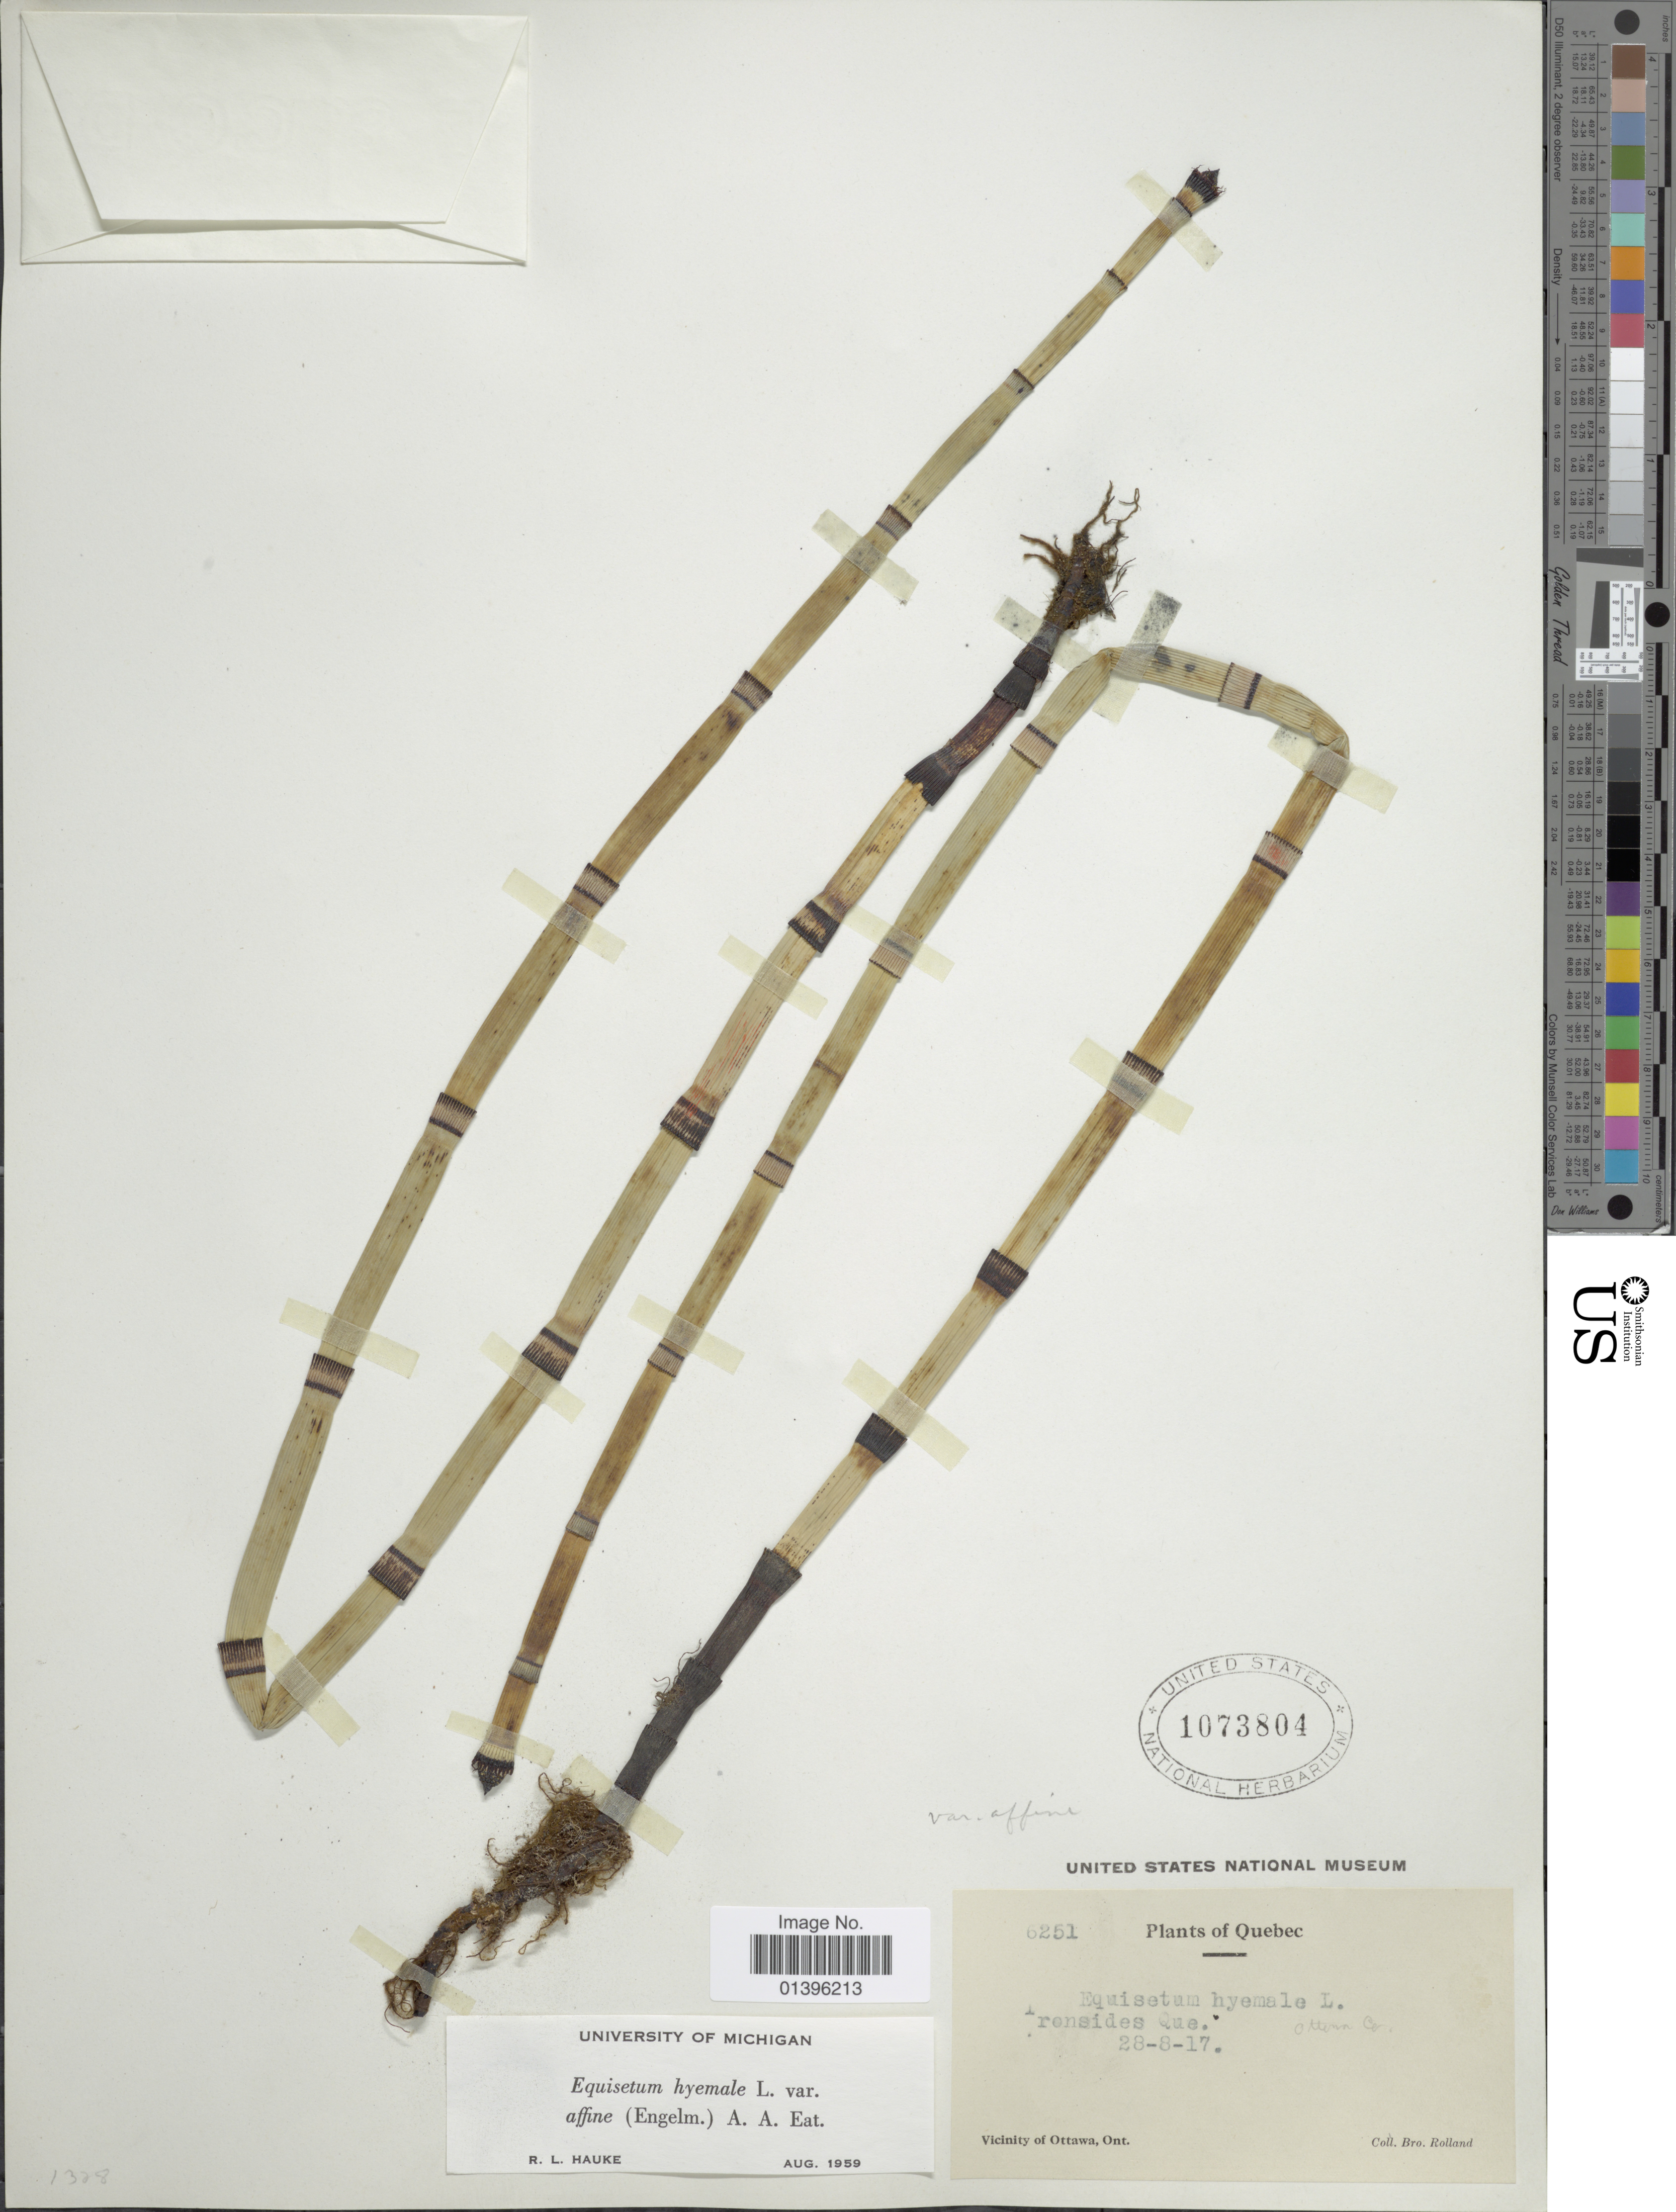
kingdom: Plantae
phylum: Tracheophyta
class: Polypodiopsida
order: Equisetales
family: Equisetaceae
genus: Equisetum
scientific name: Equisetum hyemale var. affine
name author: (Engelm.) A.A. Eaton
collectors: B. Rolland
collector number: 6251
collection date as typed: Transcribed d/m/y: 28/8/17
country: Canada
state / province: Quebec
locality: Vicinity of Ottawa, Ont.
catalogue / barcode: US 1073804